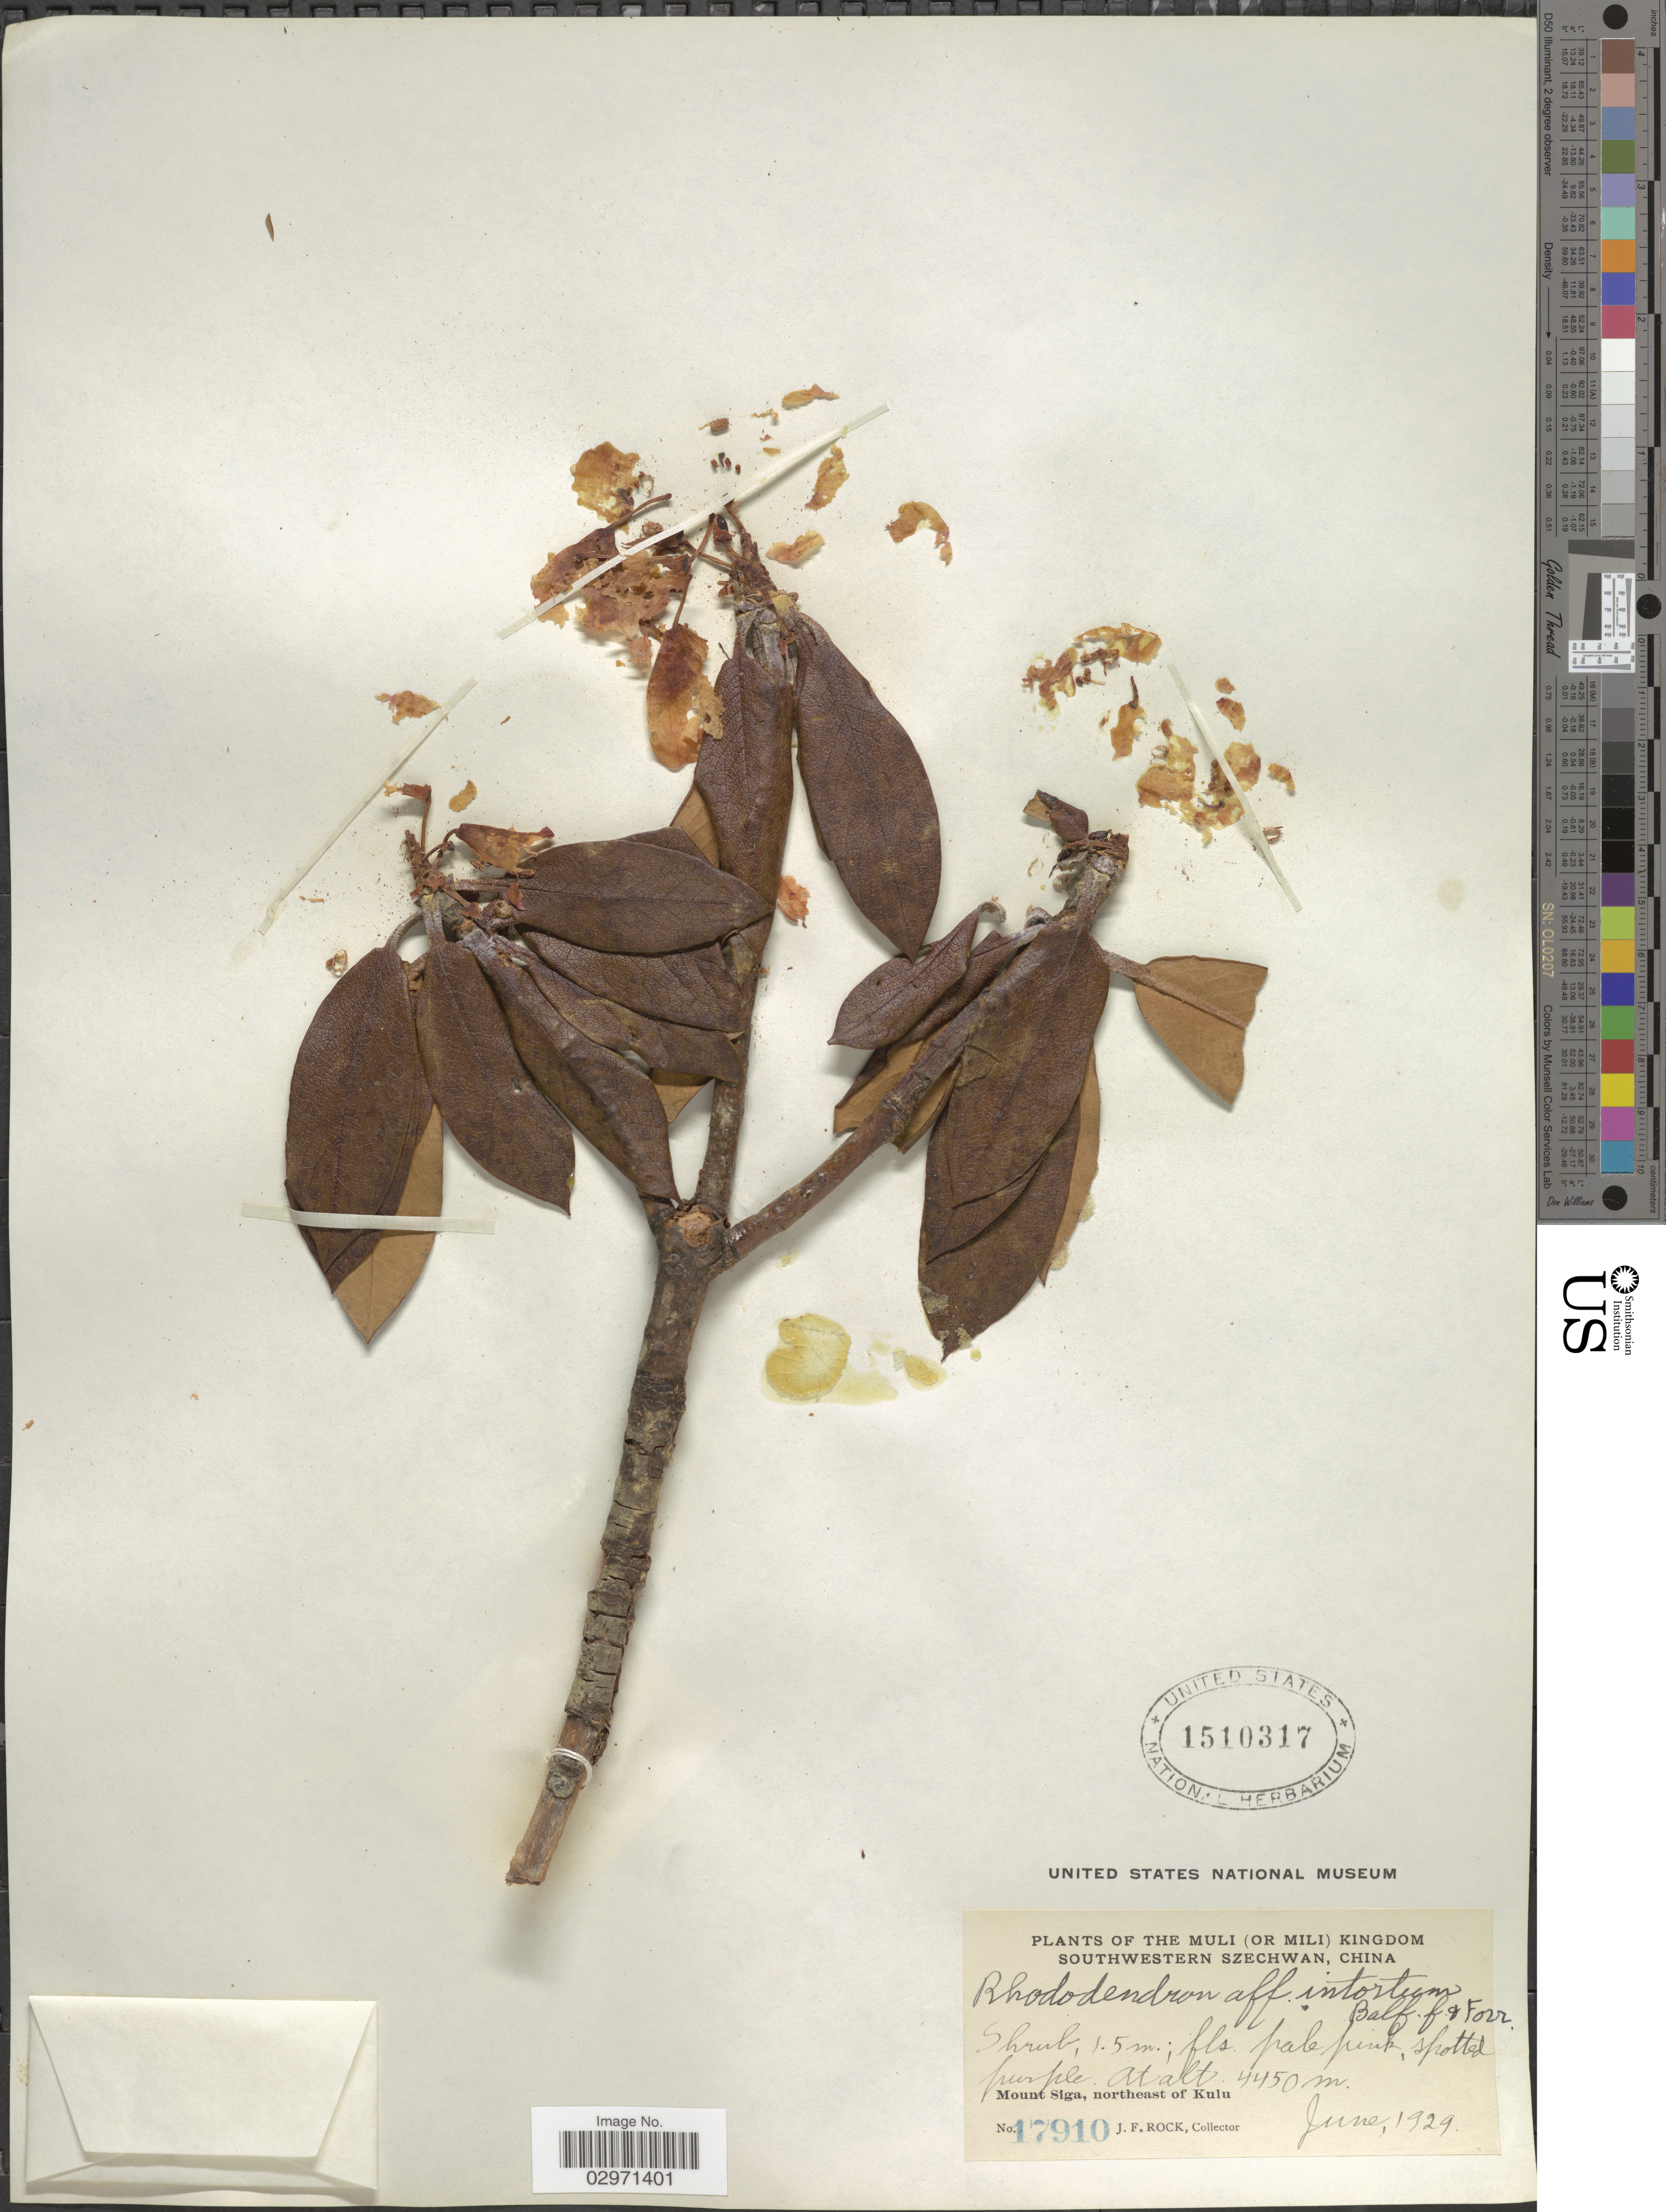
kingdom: Plantae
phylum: Tracheophyta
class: Magnoliopsida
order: Ericales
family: Ericaceae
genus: Rhododendron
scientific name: Rhododendron intortum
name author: Balf. f. & Forrest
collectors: J. Rock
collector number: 17910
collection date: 1929-06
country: China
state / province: Sichuan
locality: Muli (Or Mili) Kingdom Southwestern Szechwan. Mount Siga, northeast of Kulu.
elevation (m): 4450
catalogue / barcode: US 1510317